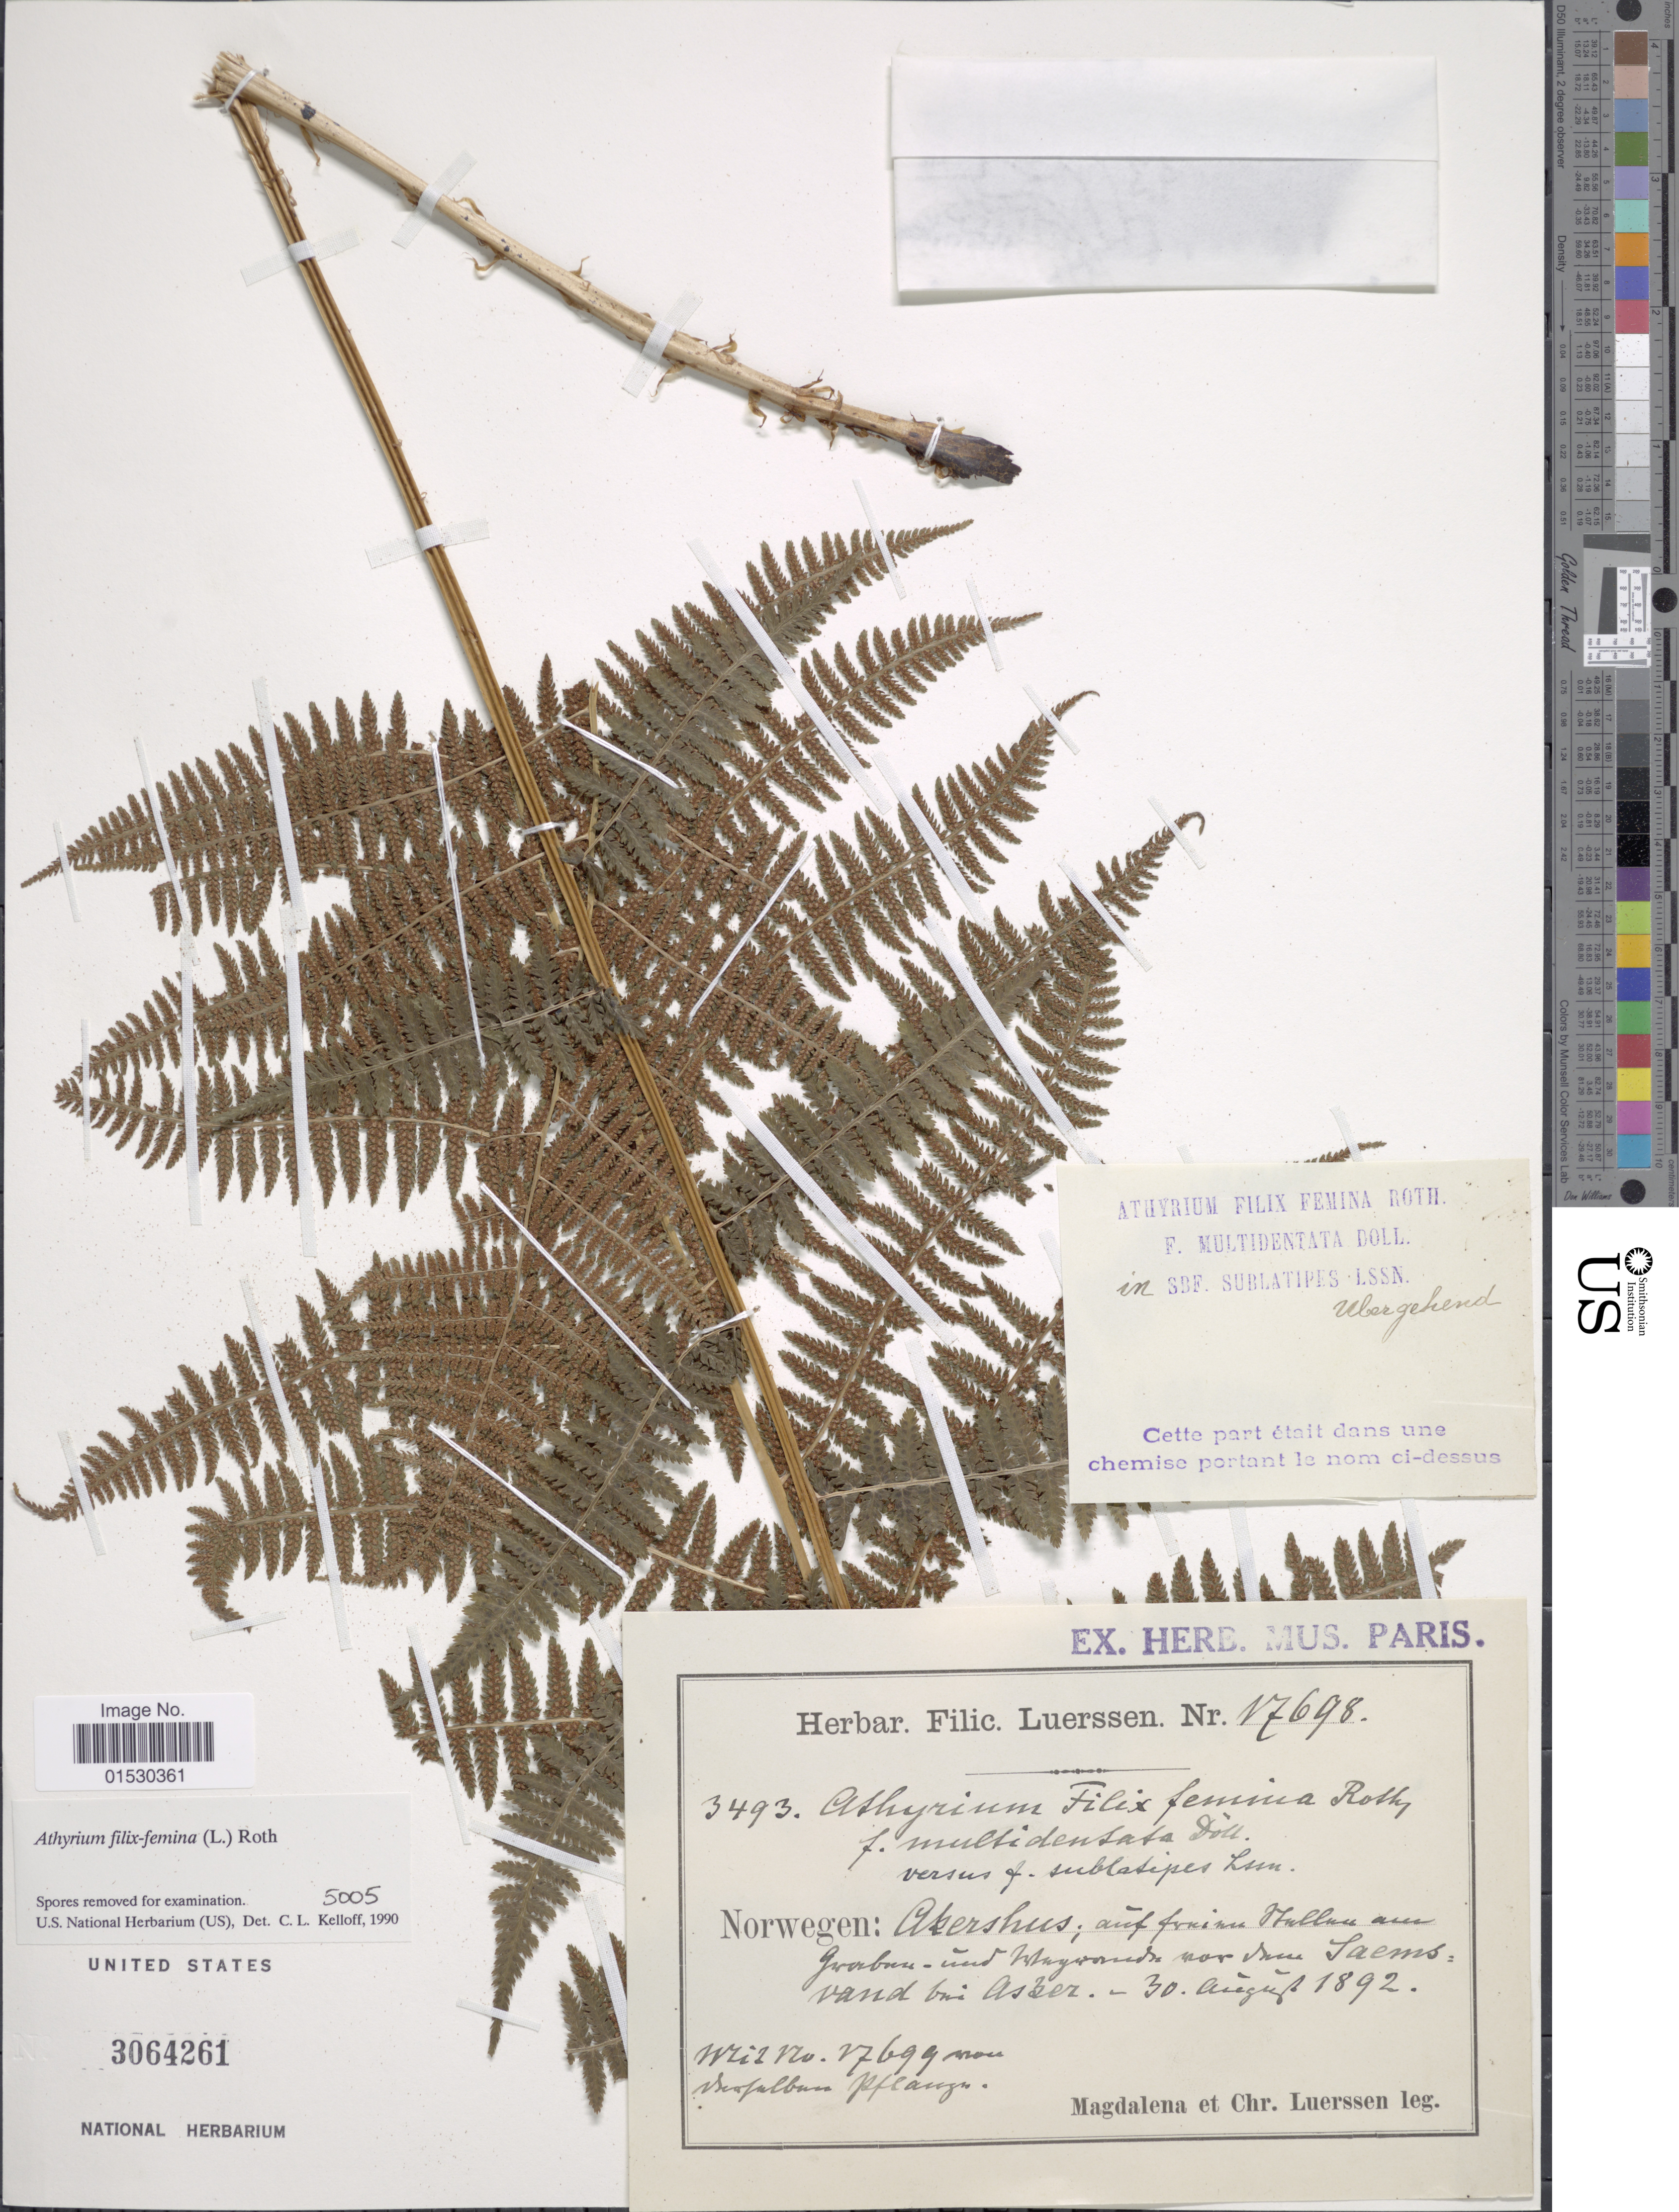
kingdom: Plantae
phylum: Tracheophyta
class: Polypodiopsida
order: Polypodiales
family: Athyriaceae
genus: Athyrium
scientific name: Athyrium filix-femina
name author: (L.) Roth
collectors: Magdalena & C. Luerssen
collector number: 3493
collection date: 1892-08-30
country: Norway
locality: Akershus; auf forima Hulluu au Gwarbou iind nor su Jaems vandi bni asper [interpreted]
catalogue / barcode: US 3064261